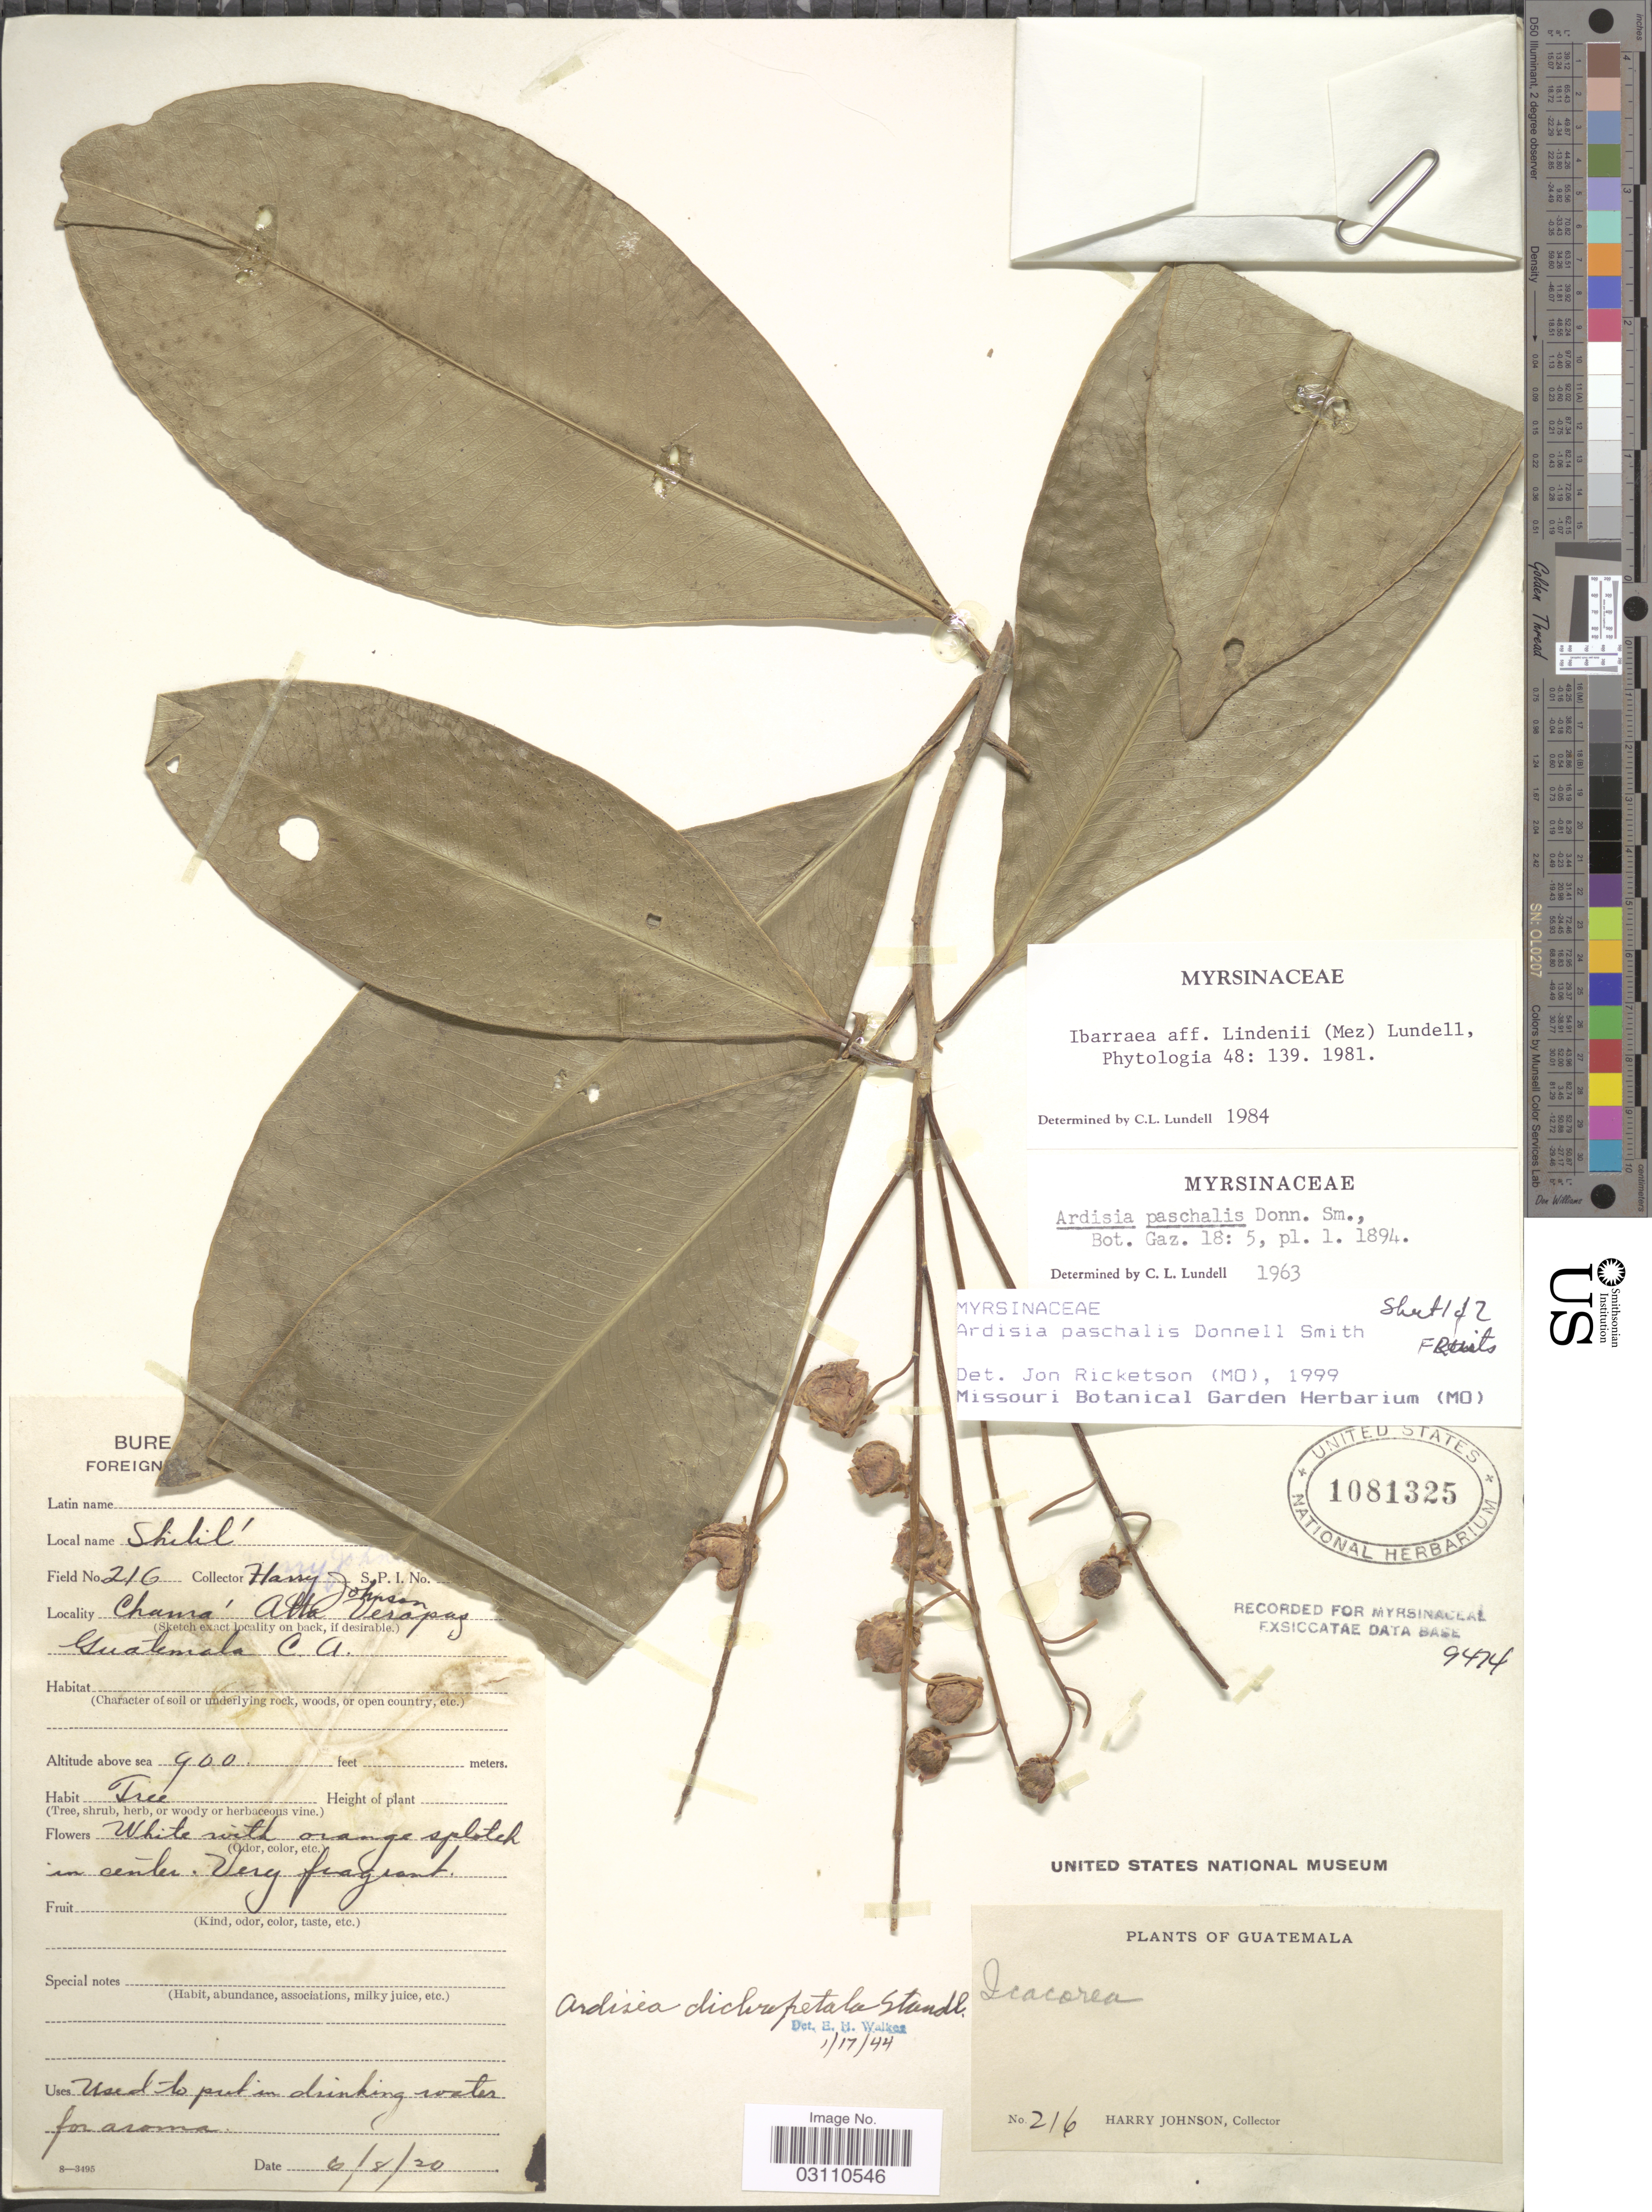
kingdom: Plantae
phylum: Tracheophyta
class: Magnoliopsida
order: Ericales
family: Primulaceae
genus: Ardisia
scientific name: Ardisia paschalis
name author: Donn. Sm.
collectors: H. Johnson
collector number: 216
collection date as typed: Transcribed d/m/y: 6/8/20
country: Guatemala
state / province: Alta Verapaz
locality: Chamá.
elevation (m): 274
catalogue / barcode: US 1081325